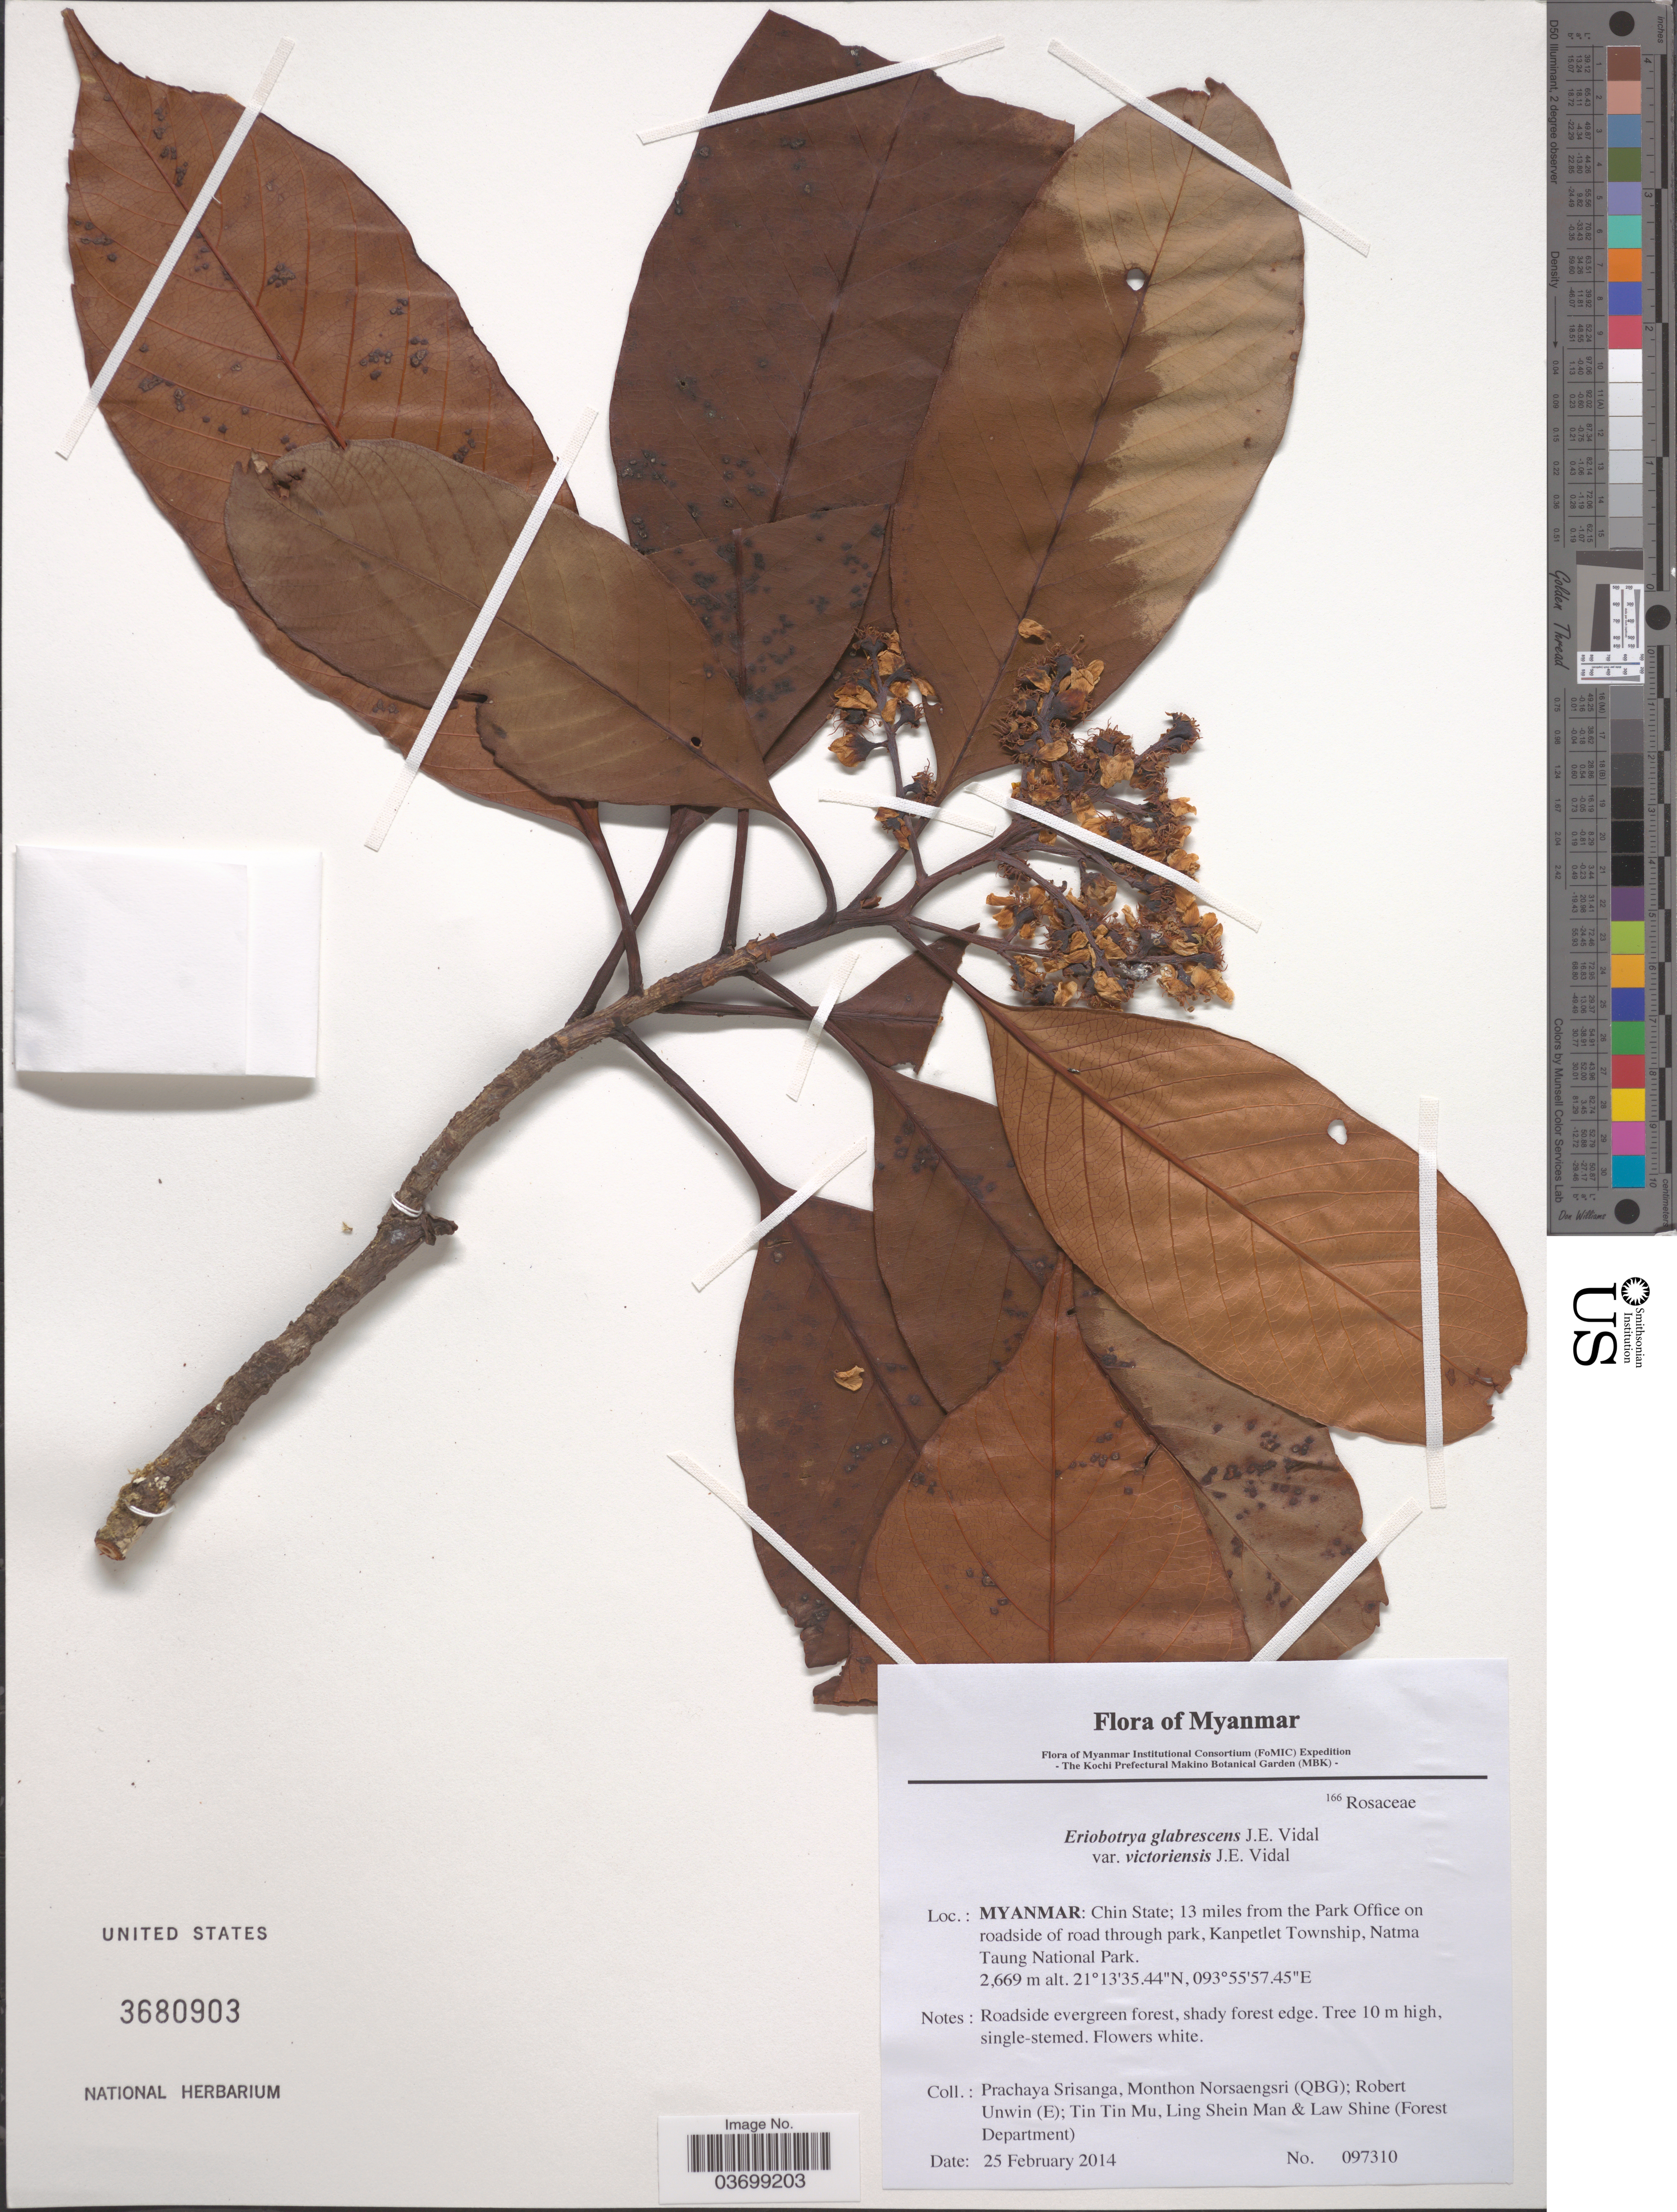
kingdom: Plantae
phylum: Tracheophyta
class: Magnoliopsida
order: Rosales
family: Rosaceae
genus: Rhaphiolepis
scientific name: Rhaphiolepis glabrescens var. victoriensis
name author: (J.E. Vidal) B.B. Liu & J. Wen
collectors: P. Srisanga, M. Norsaengsri, R. Unwin, Tin Tin Mu & et al.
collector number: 097310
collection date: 2014-02-25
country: Myanmar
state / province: Chin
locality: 13 miles from the Park Office on roadside of road through park, Kanpetlet Township, Natma Taung National Park.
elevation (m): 2669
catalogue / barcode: US 3680903